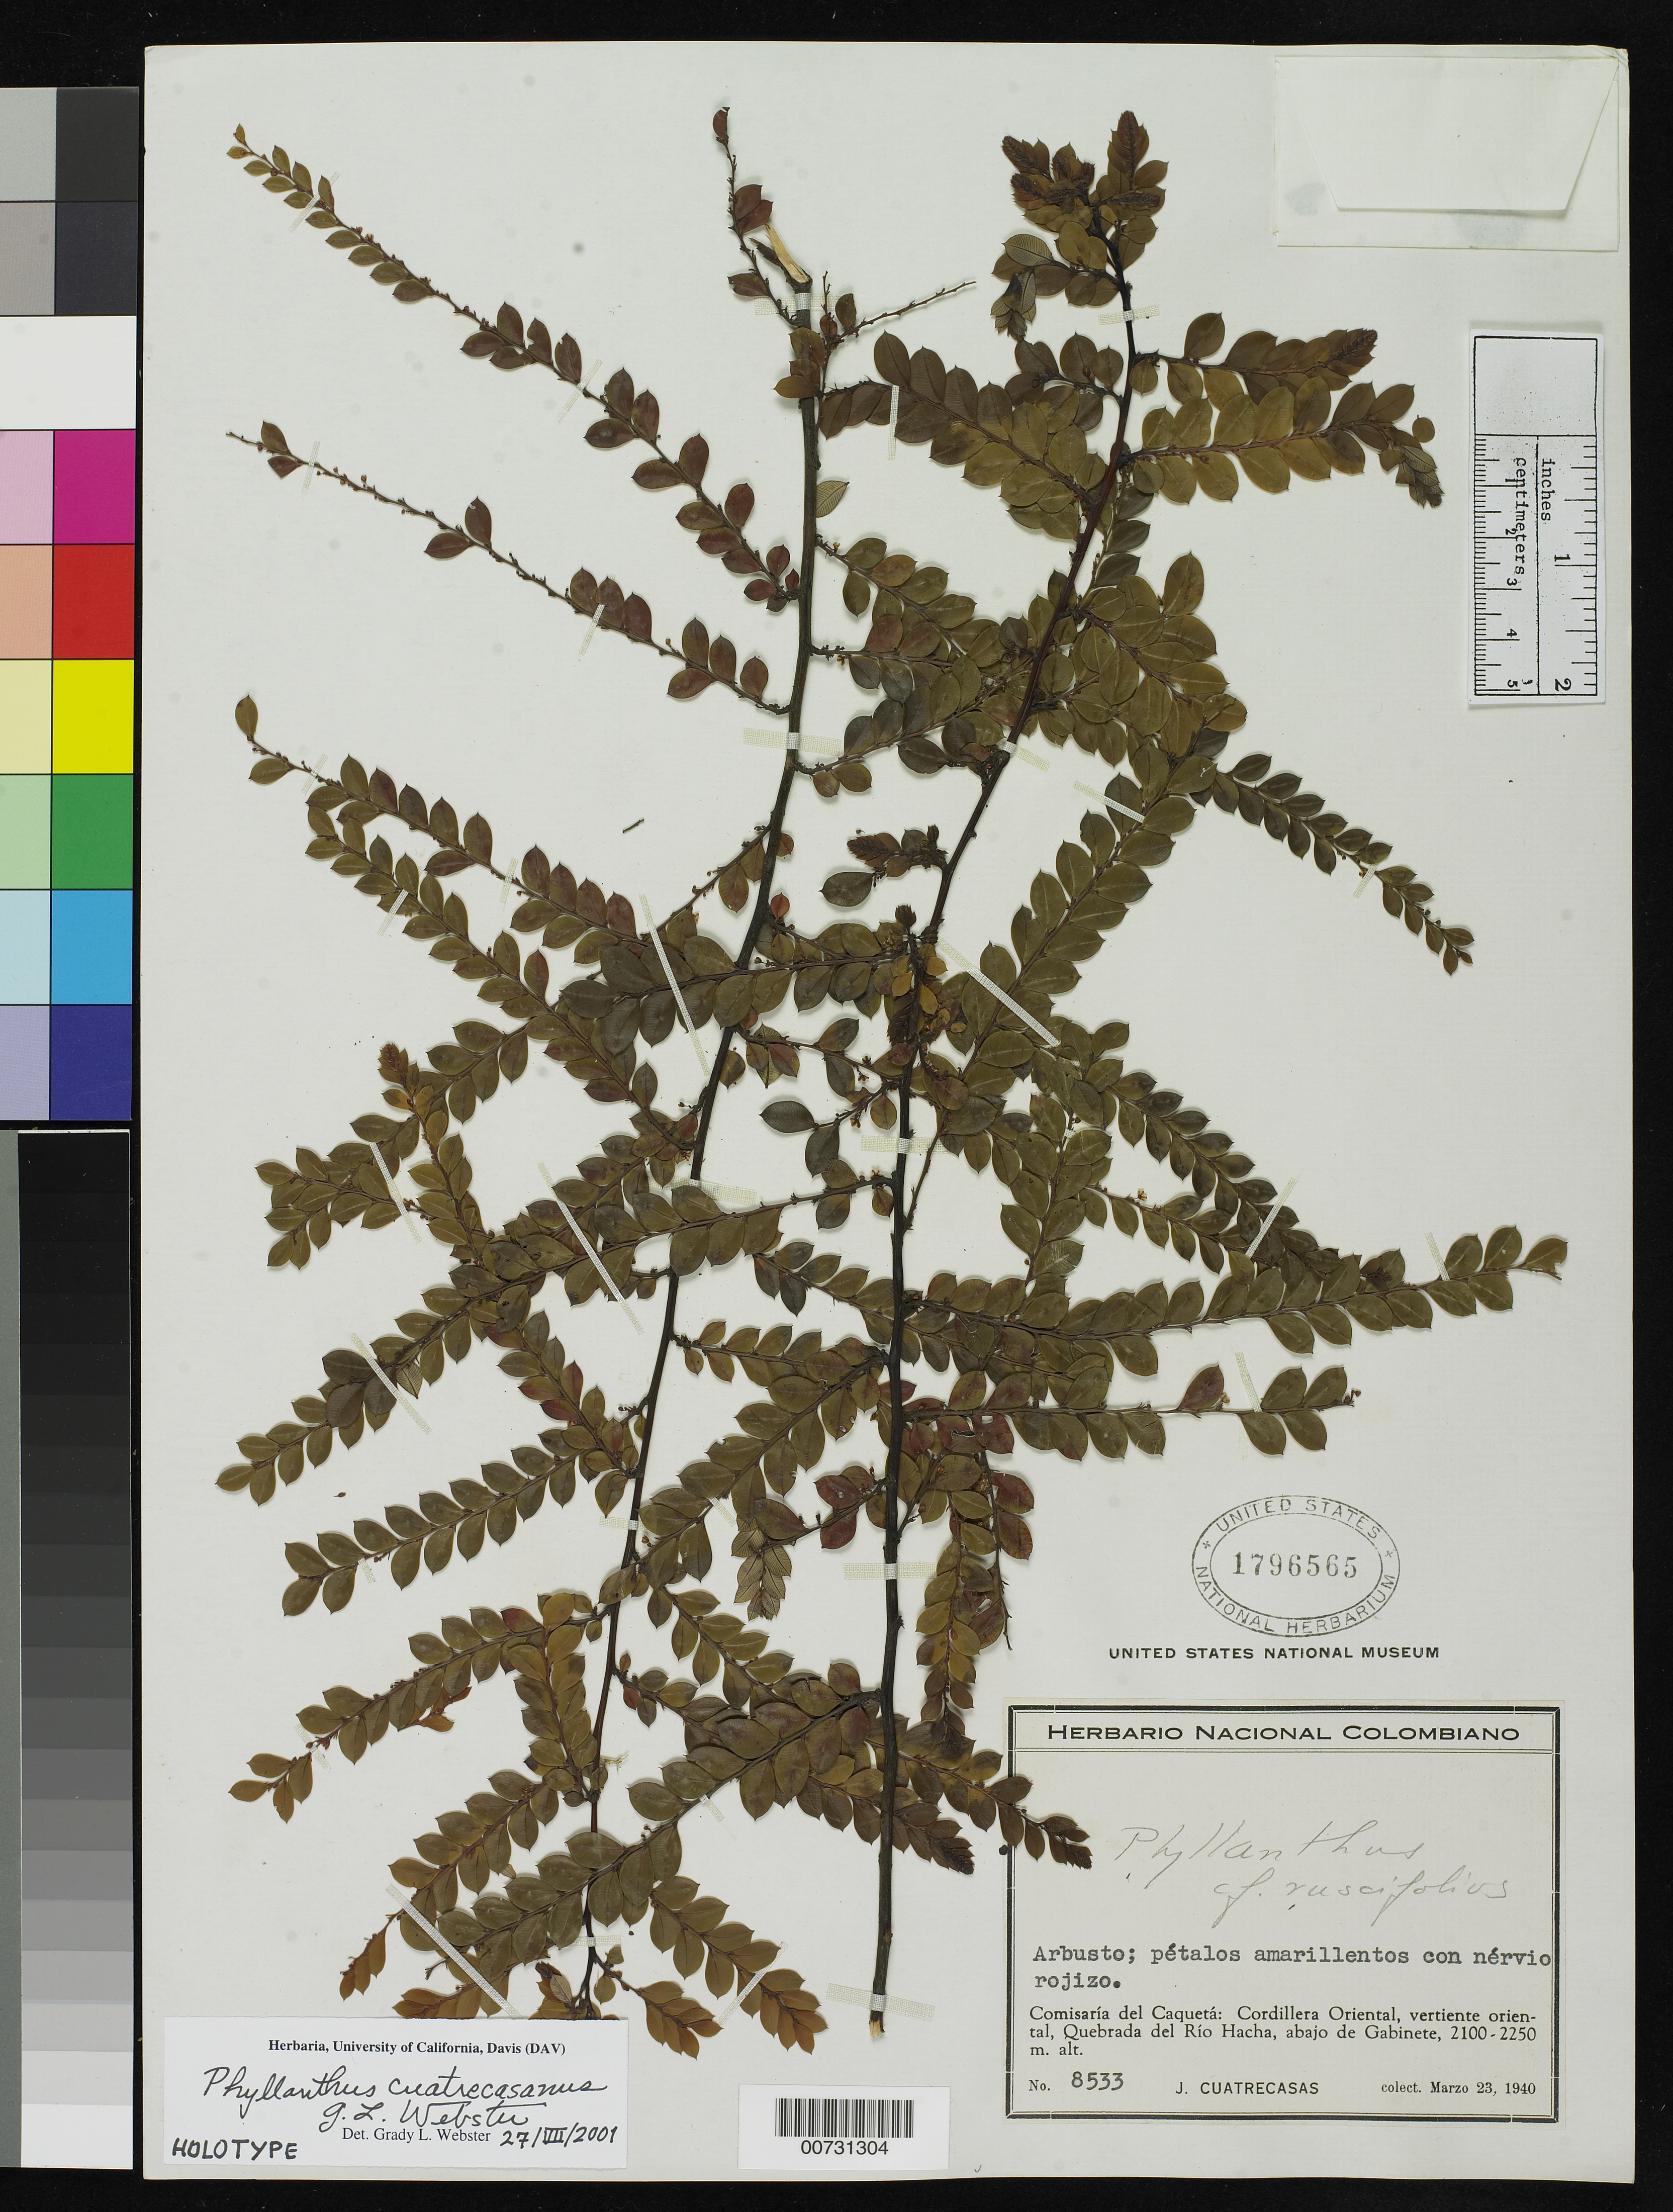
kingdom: Plantae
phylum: Tracheophyta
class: Magnoliopsida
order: Malpighiales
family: Phyllanthaceae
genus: Phyllanthus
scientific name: Phyllanthus cuatrecasanus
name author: G.L. Webster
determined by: Webster, Grady L.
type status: Holotype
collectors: J. Cuatrecasas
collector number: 8533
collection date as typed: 23 Mar 1940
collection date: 1940-03-23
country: Colombia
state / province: Caquetá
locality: Comisaría del Caquetá: Cordillera Oriental, vertiente oriental, Quebrada del Río Hacha, abajo de Gabinete.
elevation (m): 2100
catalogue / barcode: US 1796565